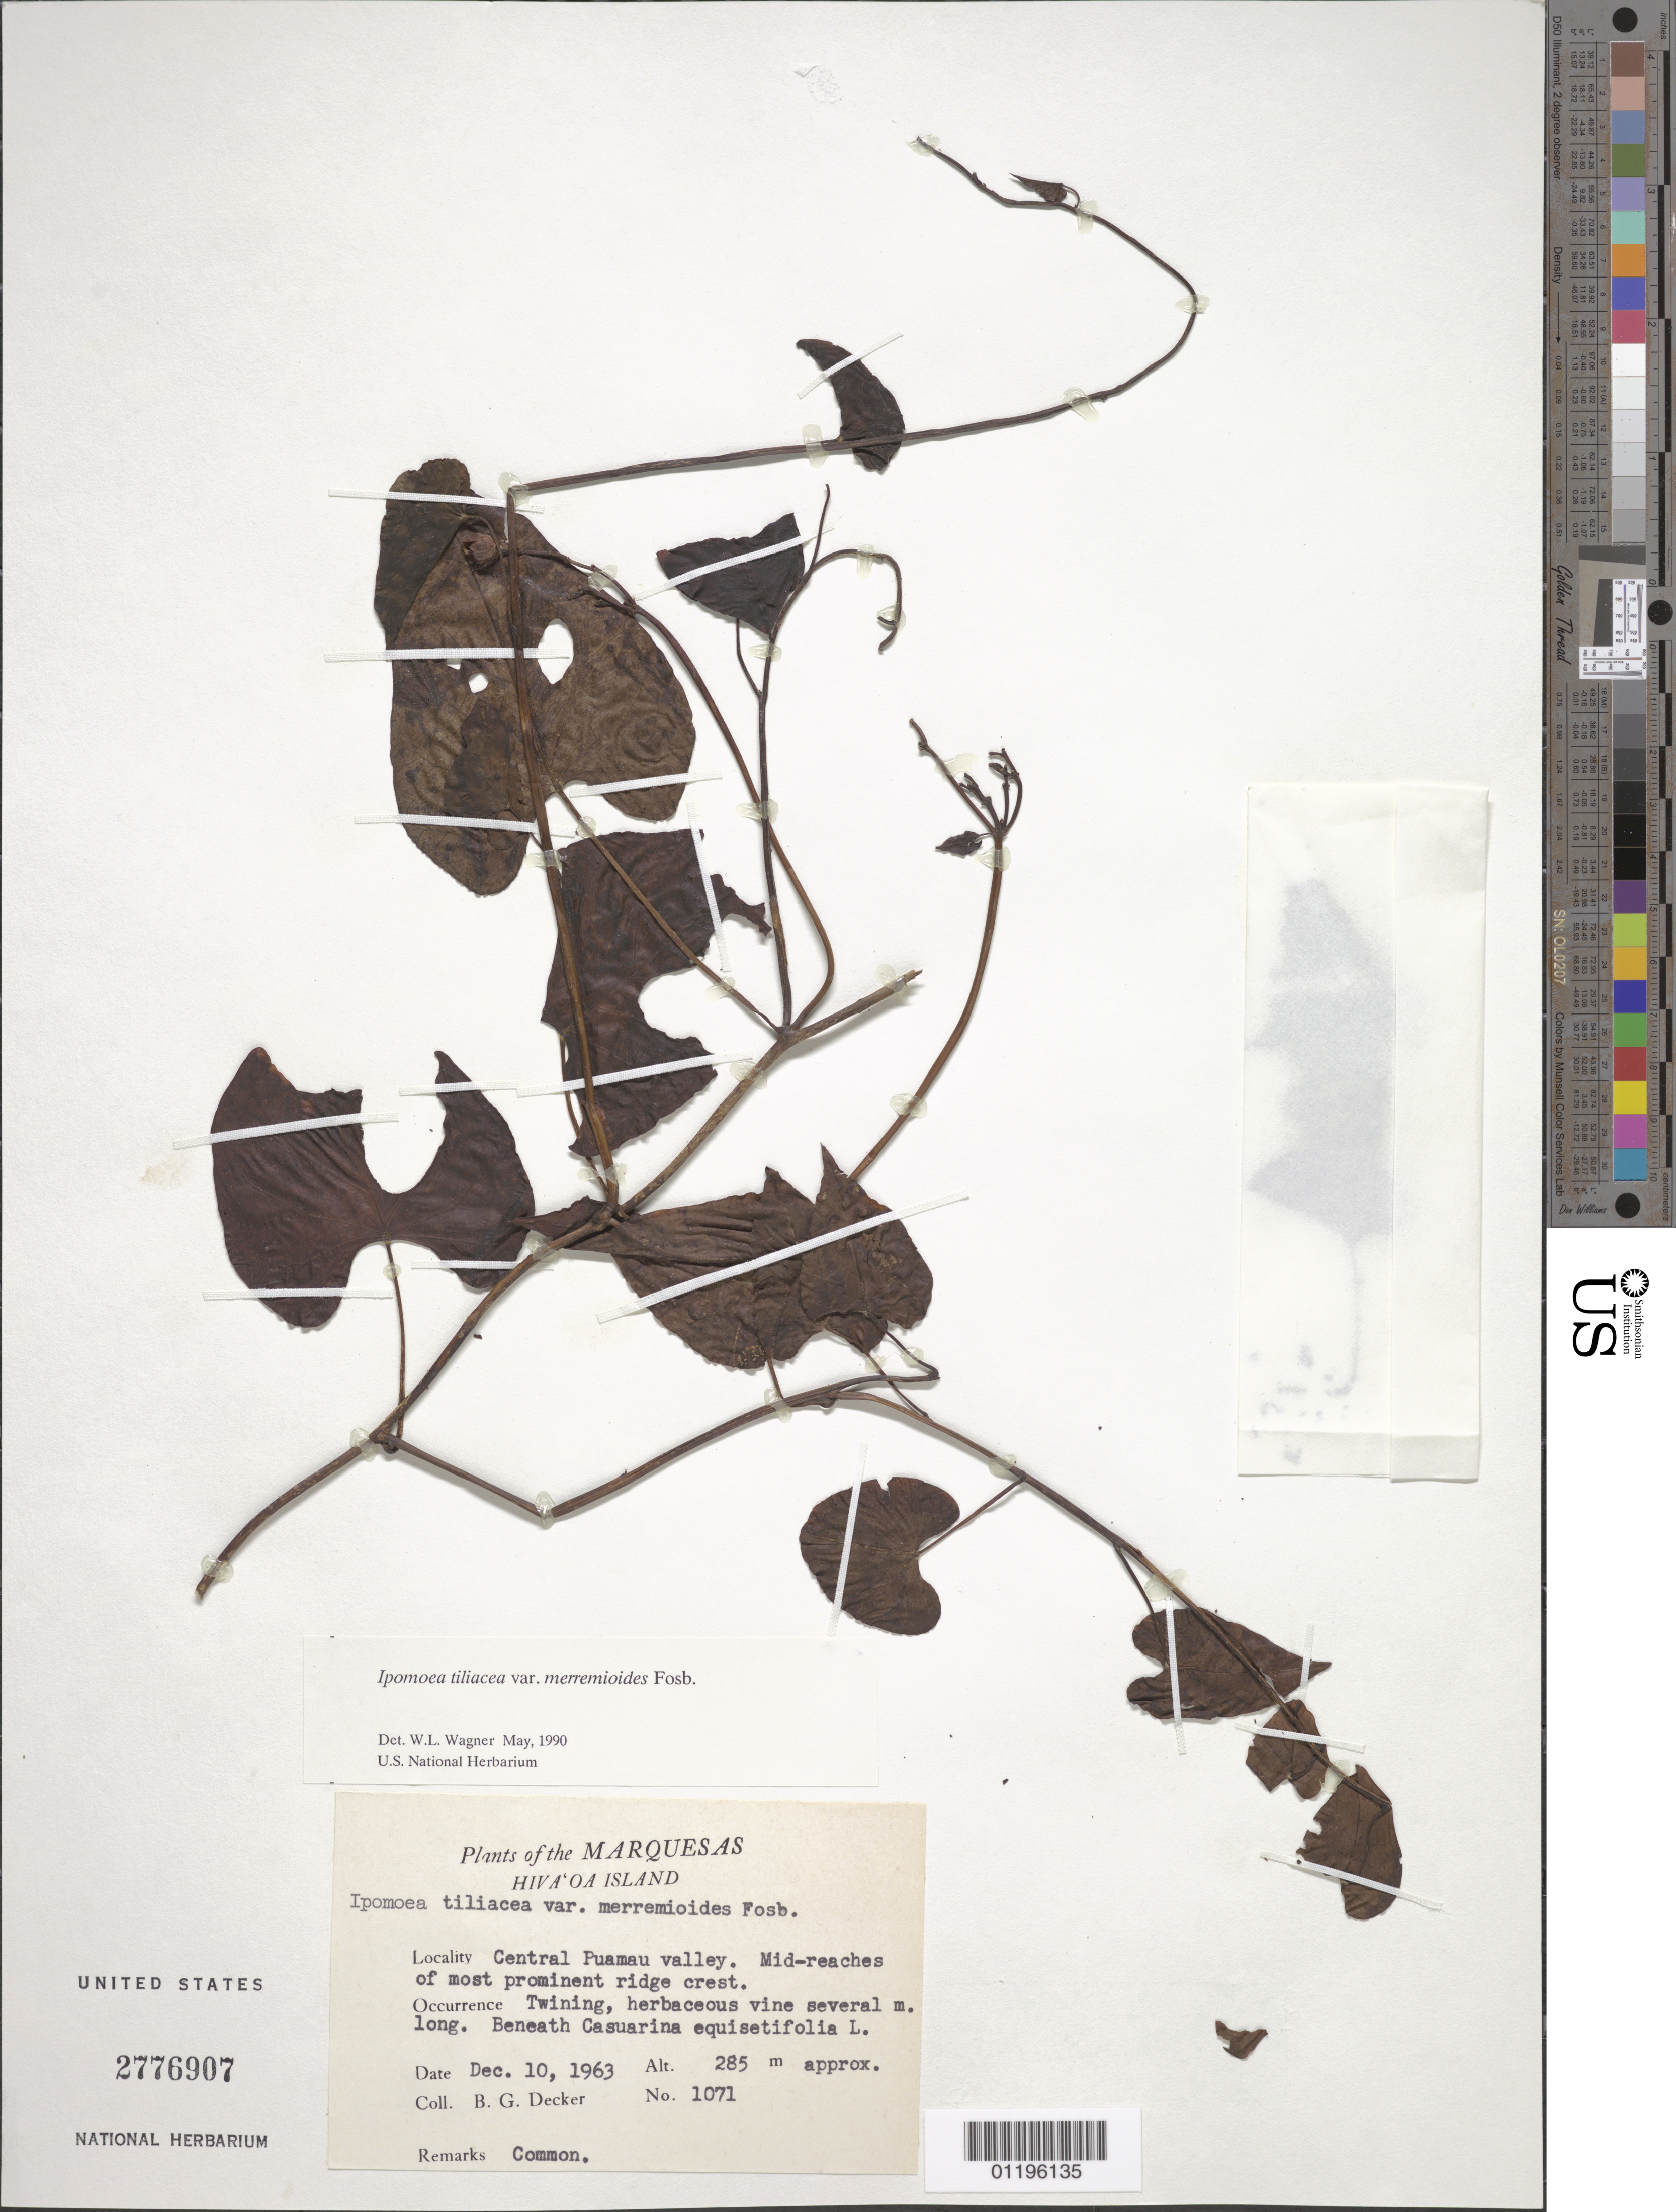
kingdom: Plantae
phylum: Tracheophyta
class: Magnoliopsida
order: Solanales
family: Convolvulaceae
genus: Ipomoea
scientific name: Ipomoea tiliacea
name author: (Willd.) Choisy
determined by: Wagner, W. L., (BOT), Smithsonian Institution - National Museum of Natural History (UNITED STATES)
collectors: B. G. Decker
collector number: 1071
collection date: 1963-12-10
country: French Polynesia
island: Hiva Oa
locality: central Puamau Valley, mid-reaches of crest of most prominent ridge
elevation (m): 285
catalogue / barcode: US 2776907